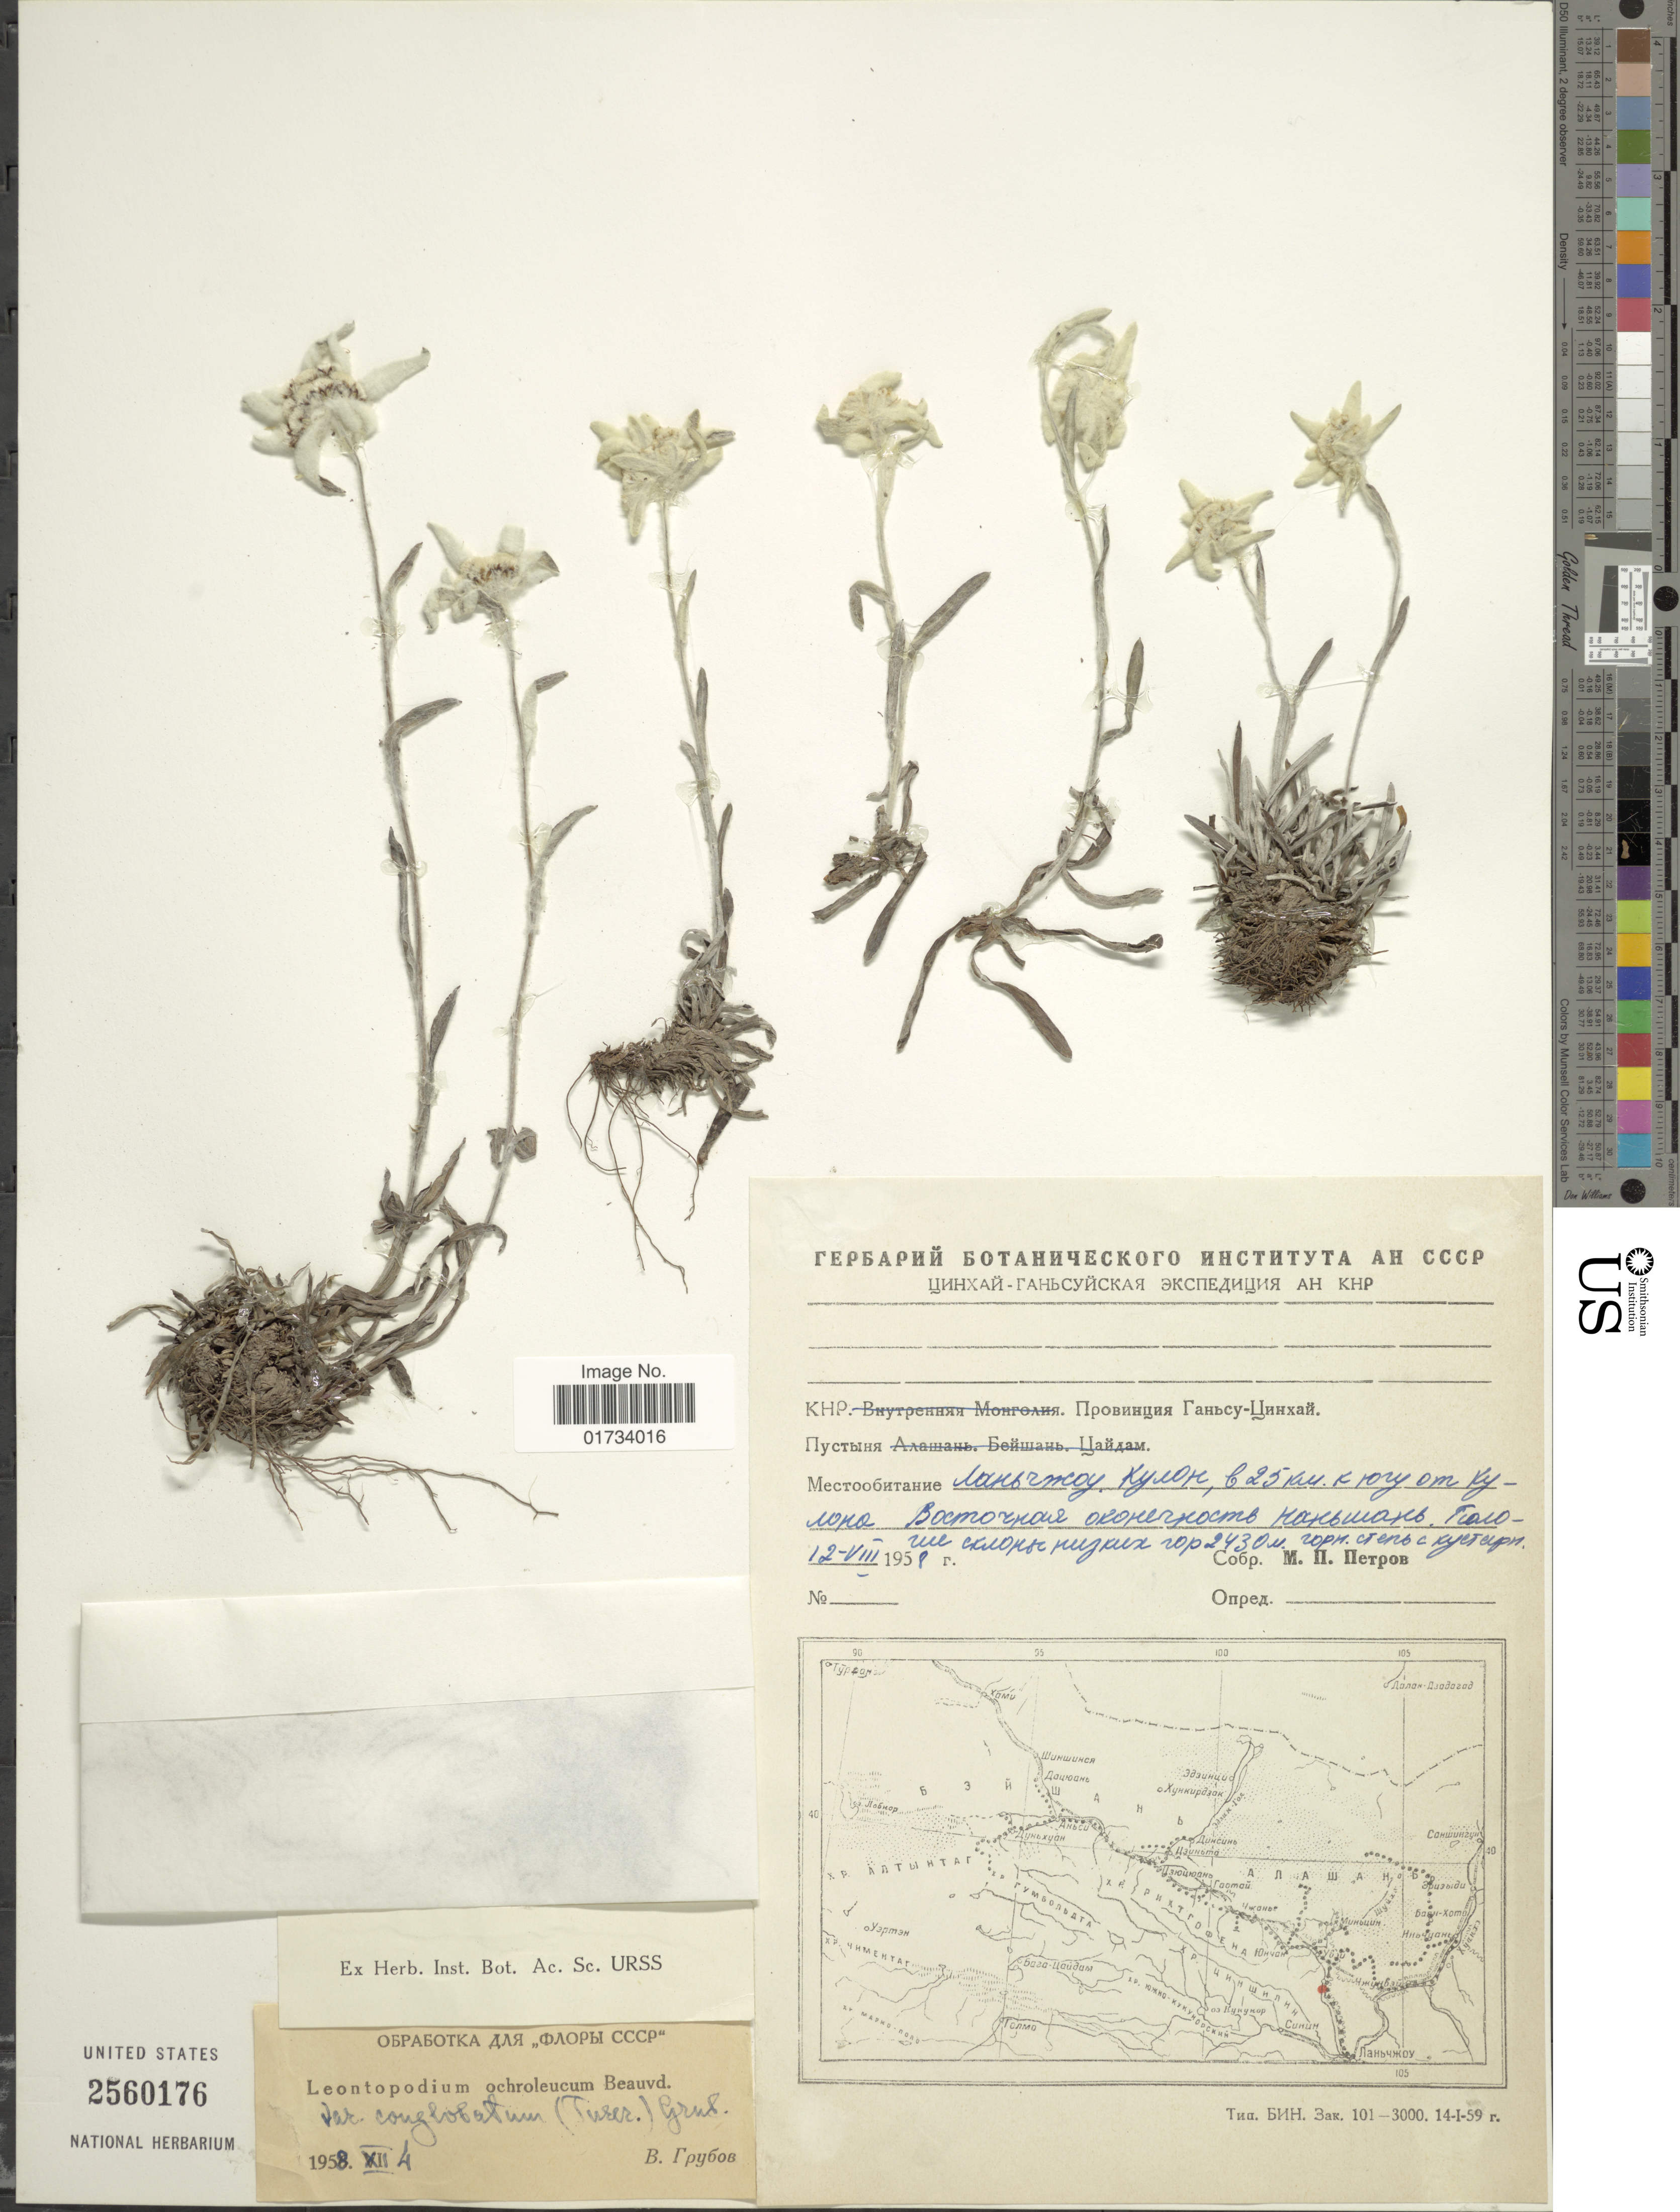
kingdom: Plantae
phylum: Tracheophyta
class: Magnoliopsida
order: Asterales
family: Asteraceae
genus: Leontopodium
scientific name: Leontopodium ochroleucum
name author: Beauverd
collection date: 1959-08-12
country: China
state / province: Gansu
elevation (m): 2430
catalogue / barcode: US 2560176